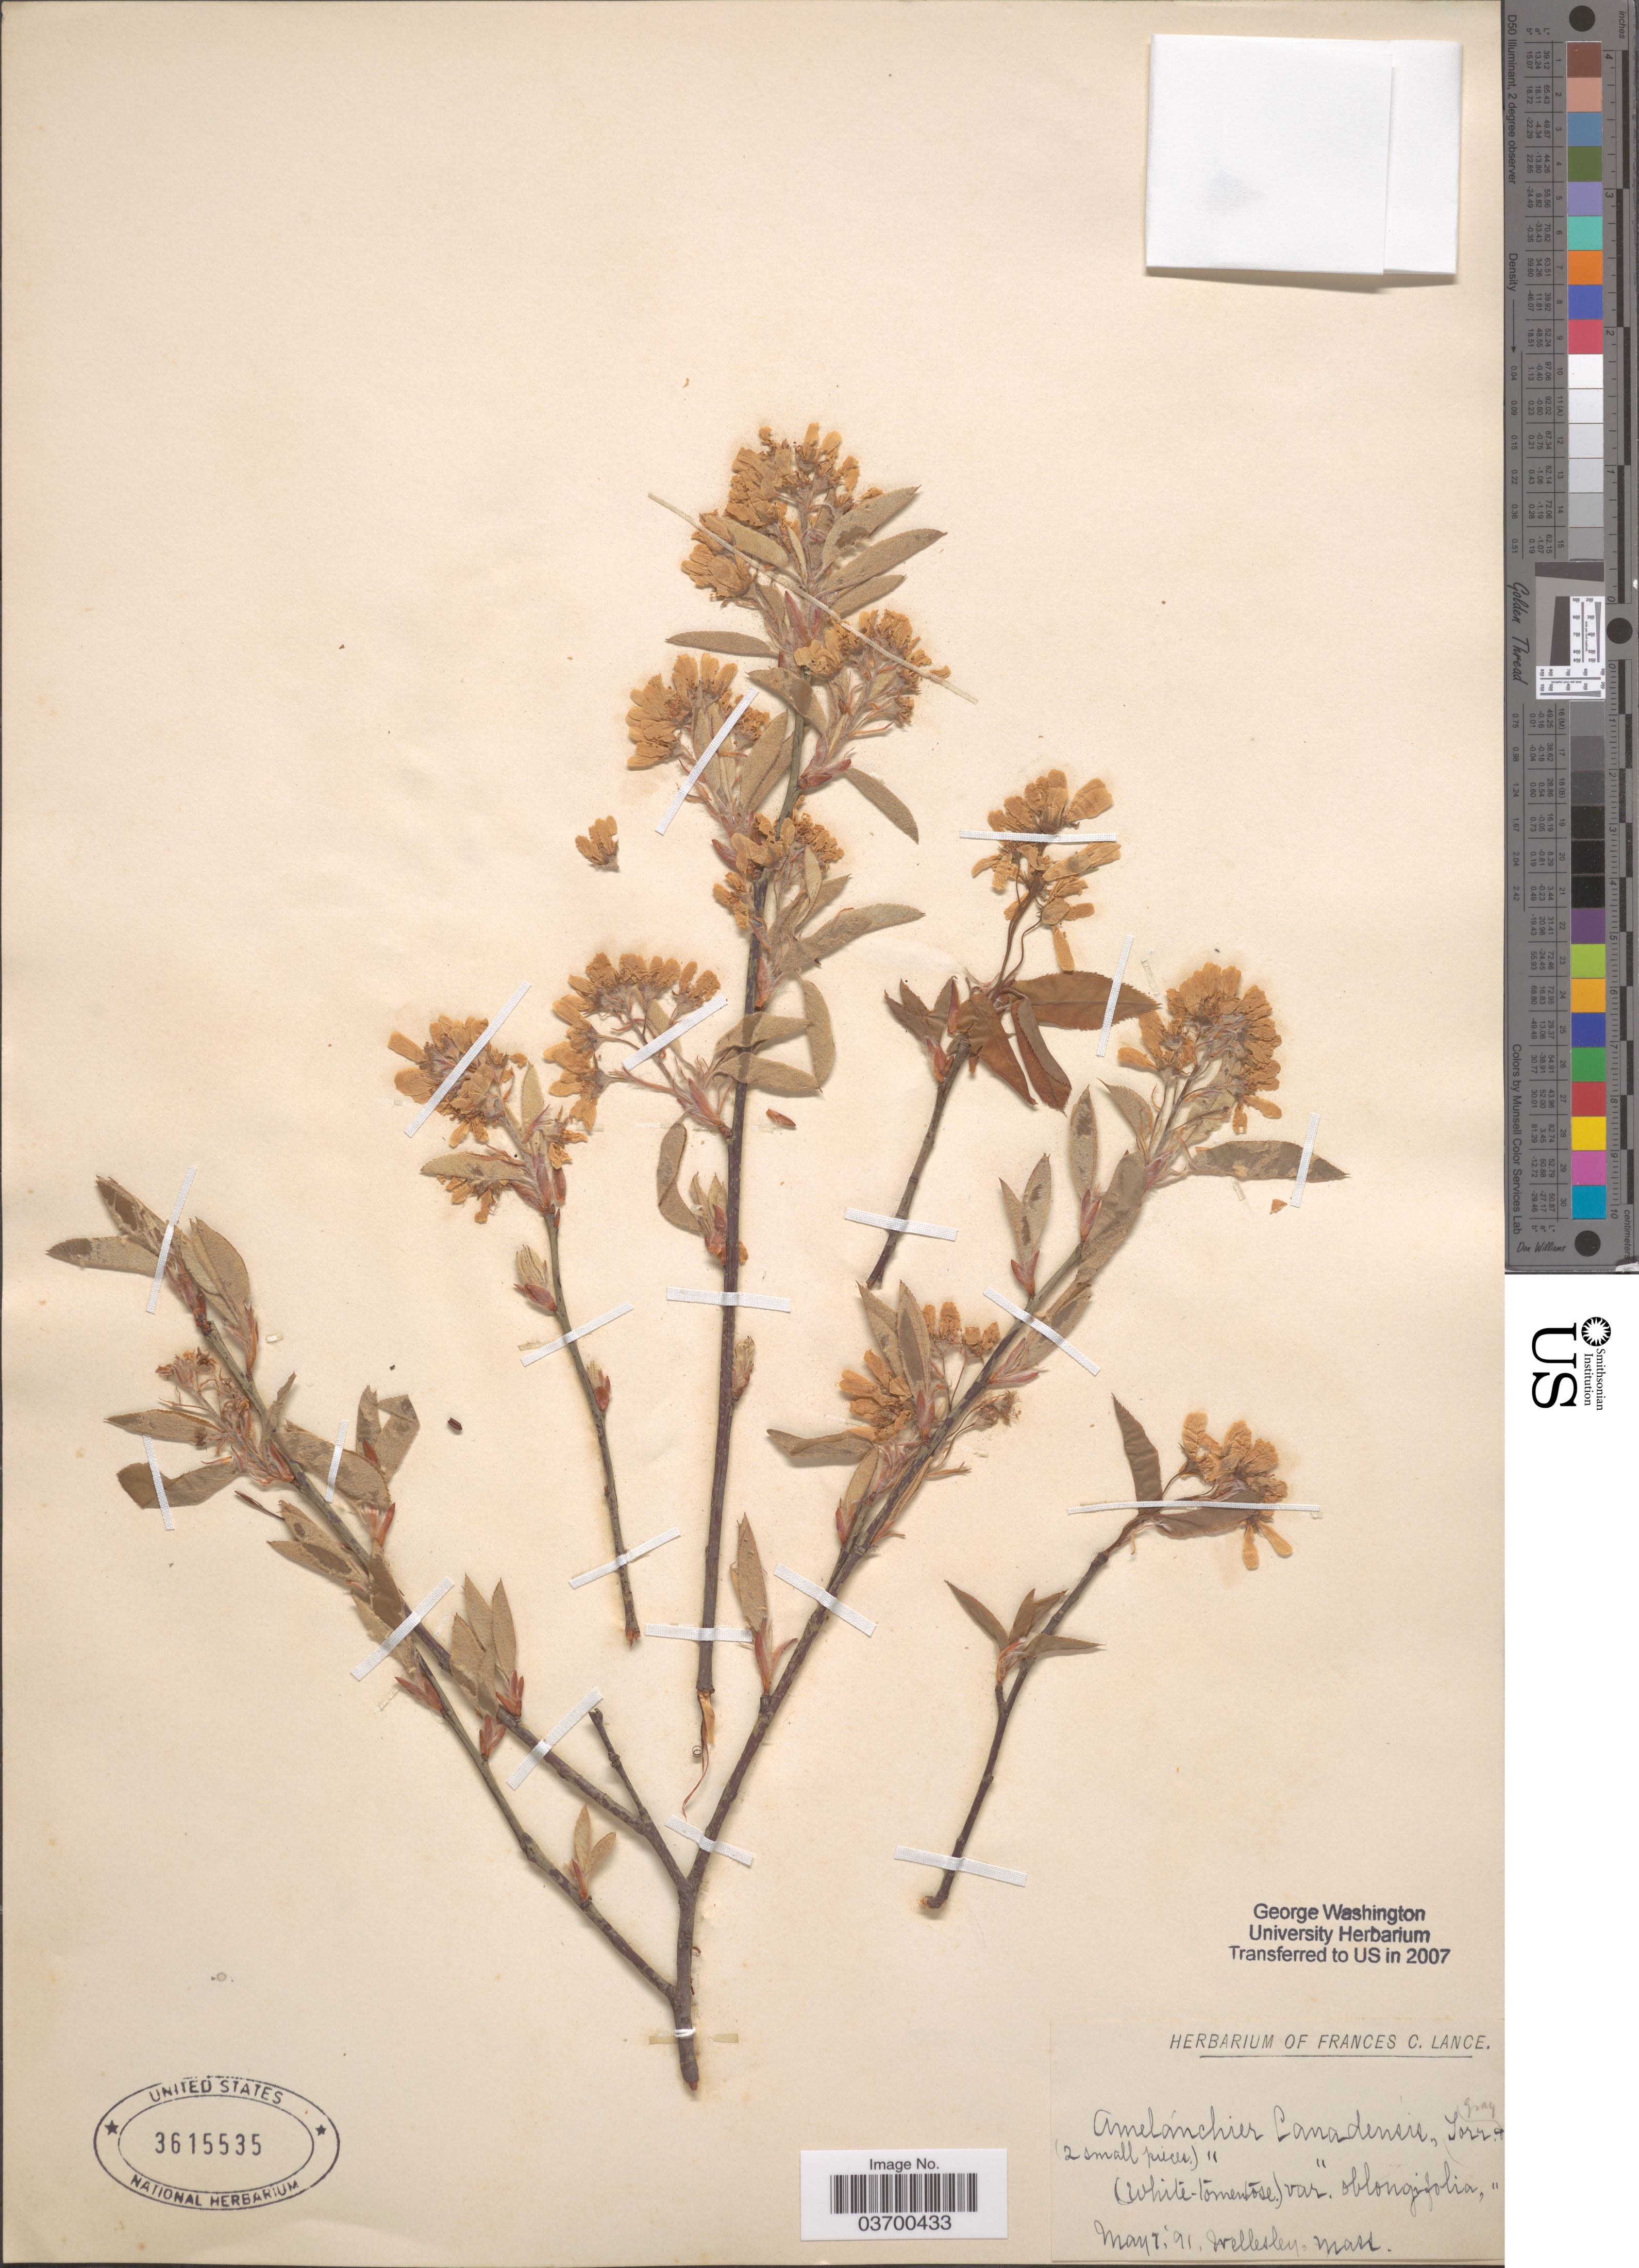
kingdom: Plantae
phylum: Tracheophyta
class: Magnoliopsida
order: Rosales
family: Rosaceae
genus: Amelanchier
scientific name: Amelanchier canadensis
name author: (L.) Medic.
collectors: ex herb. Frances C. Lance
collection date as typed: Transcribed d/m/y: 7/5/91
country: United States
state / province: Massachusetts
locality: Wellesley.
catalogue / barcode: US 3615535